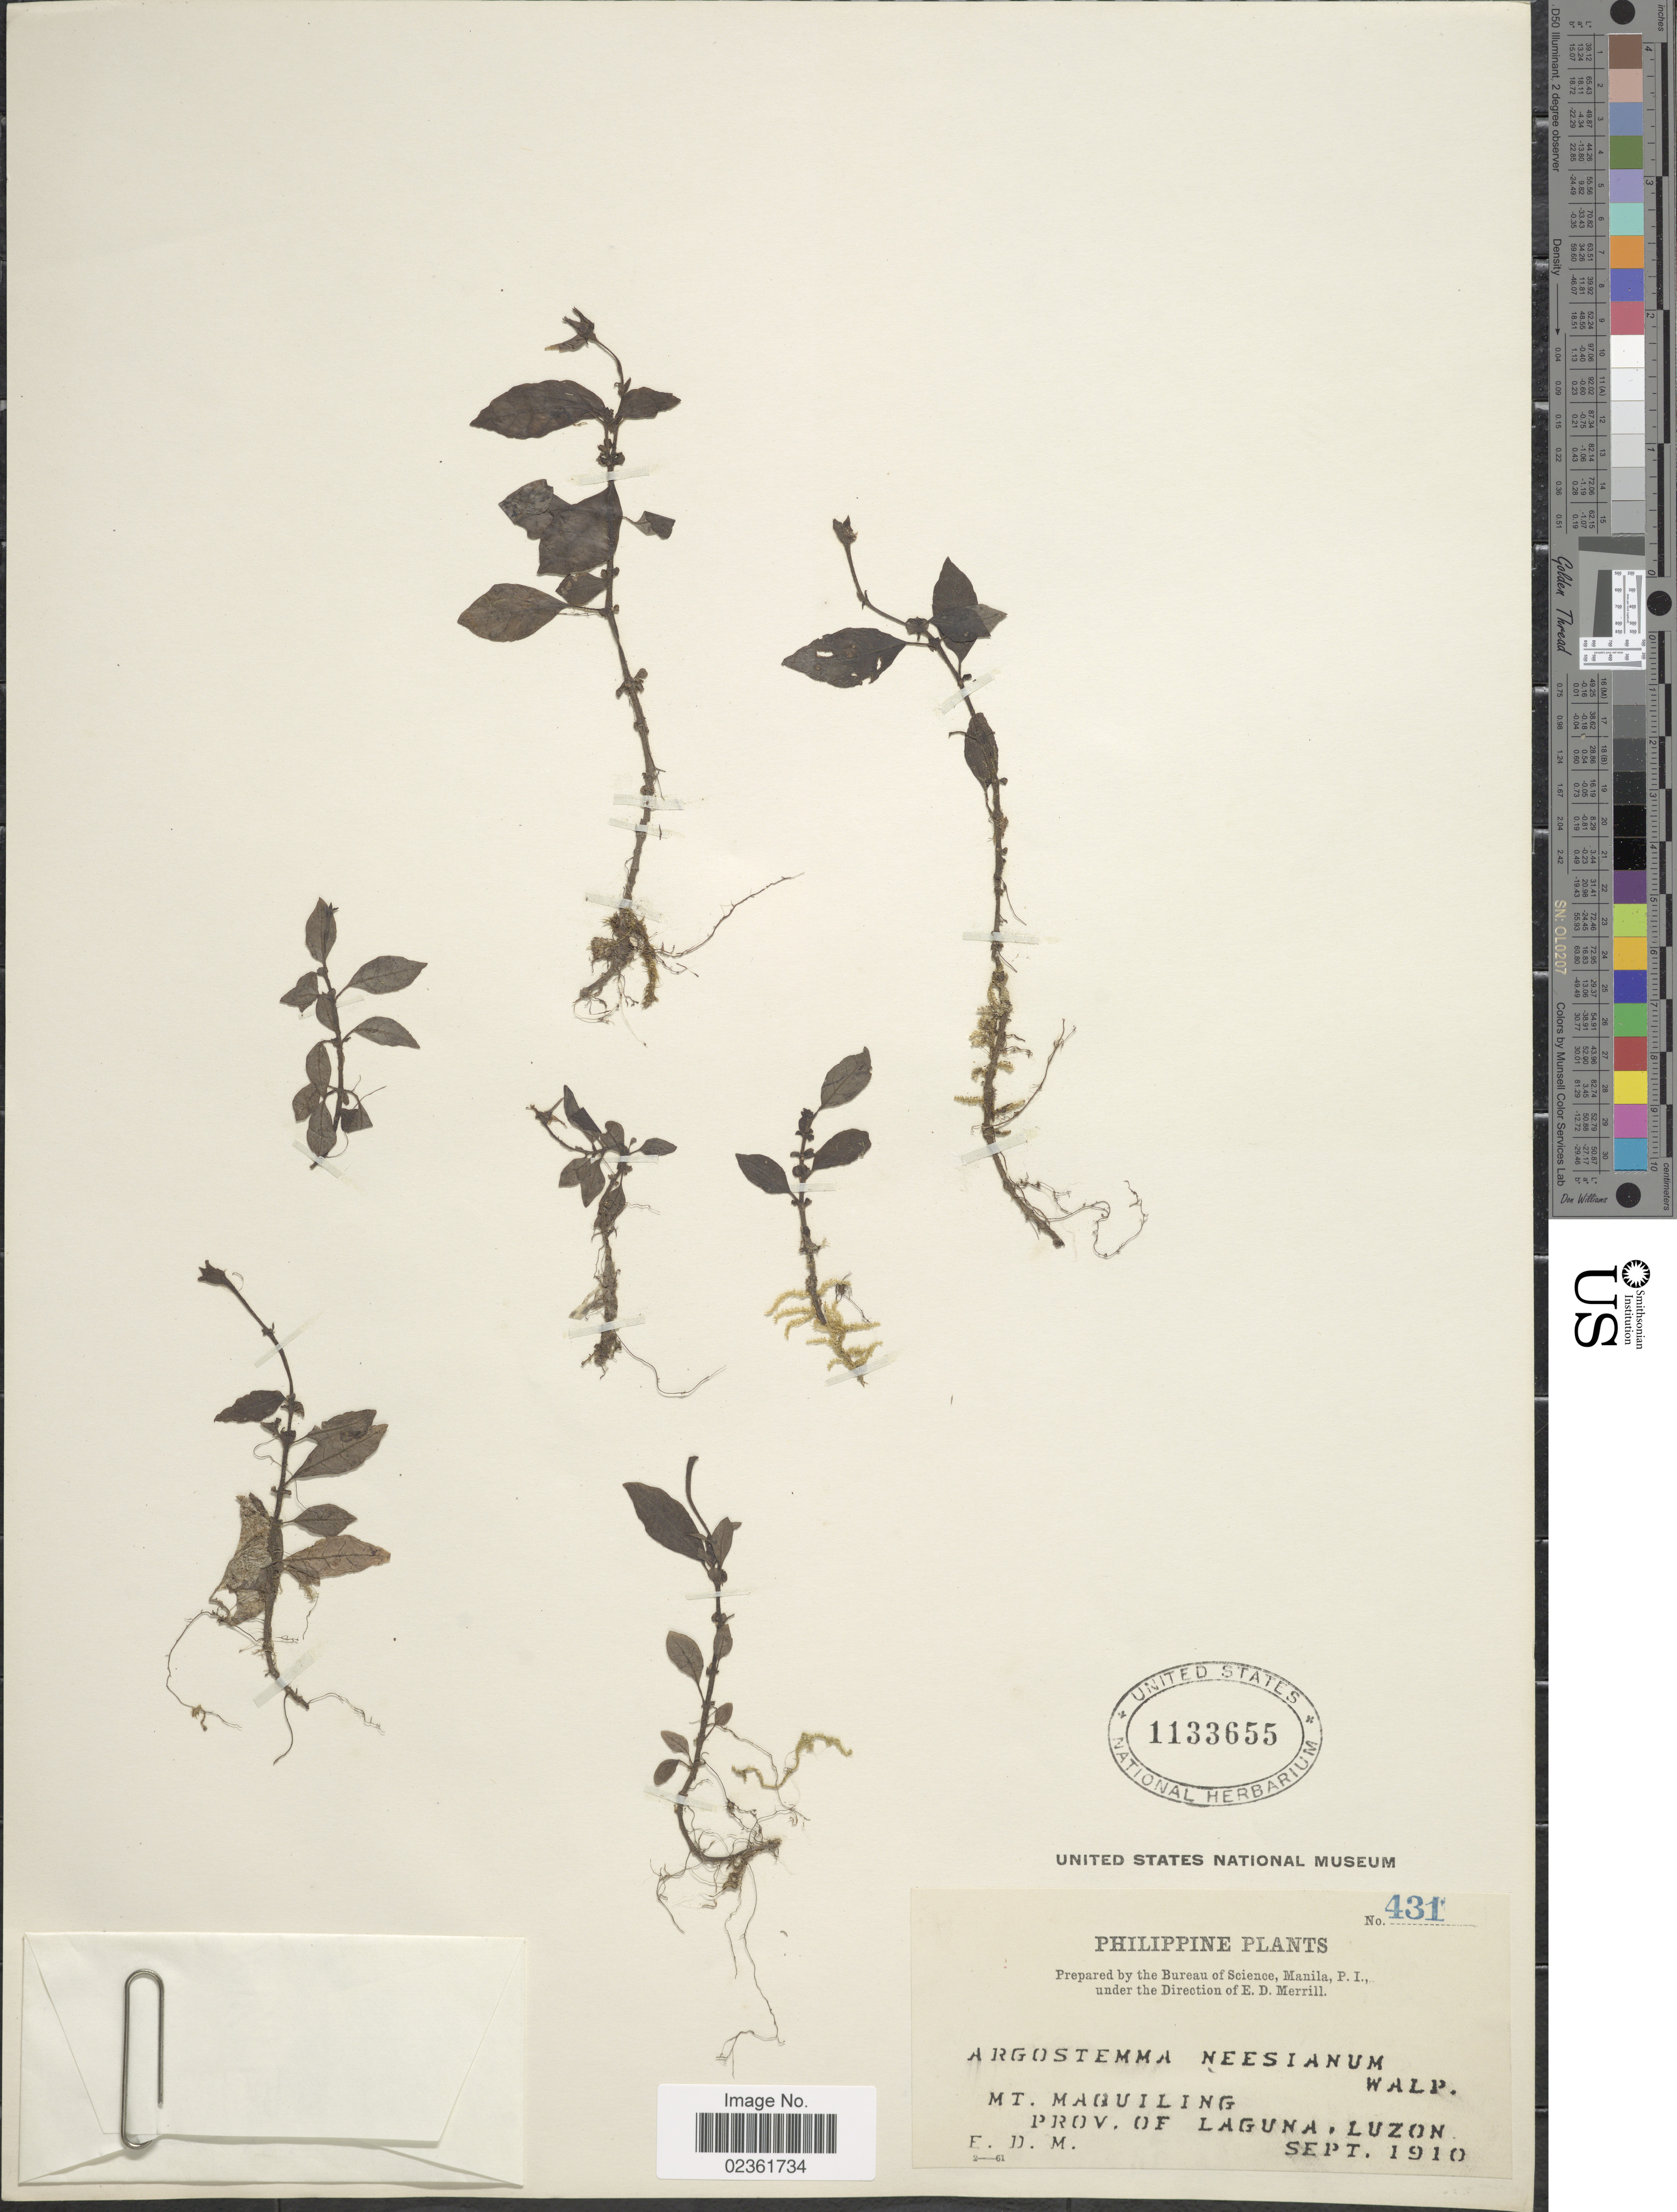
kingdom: Plantae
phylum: Tracheophyta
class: Magnoliopsida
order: Gentianales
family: Rubiaceae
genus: Argostemma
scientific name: Argostemma neesianum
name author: Walp.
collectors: E. D. Merrill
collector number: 431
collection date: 1910-09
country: Philippines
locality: Mt. Maquiling, Prov. of Laguna, Luzon.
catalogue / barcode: US 1133655